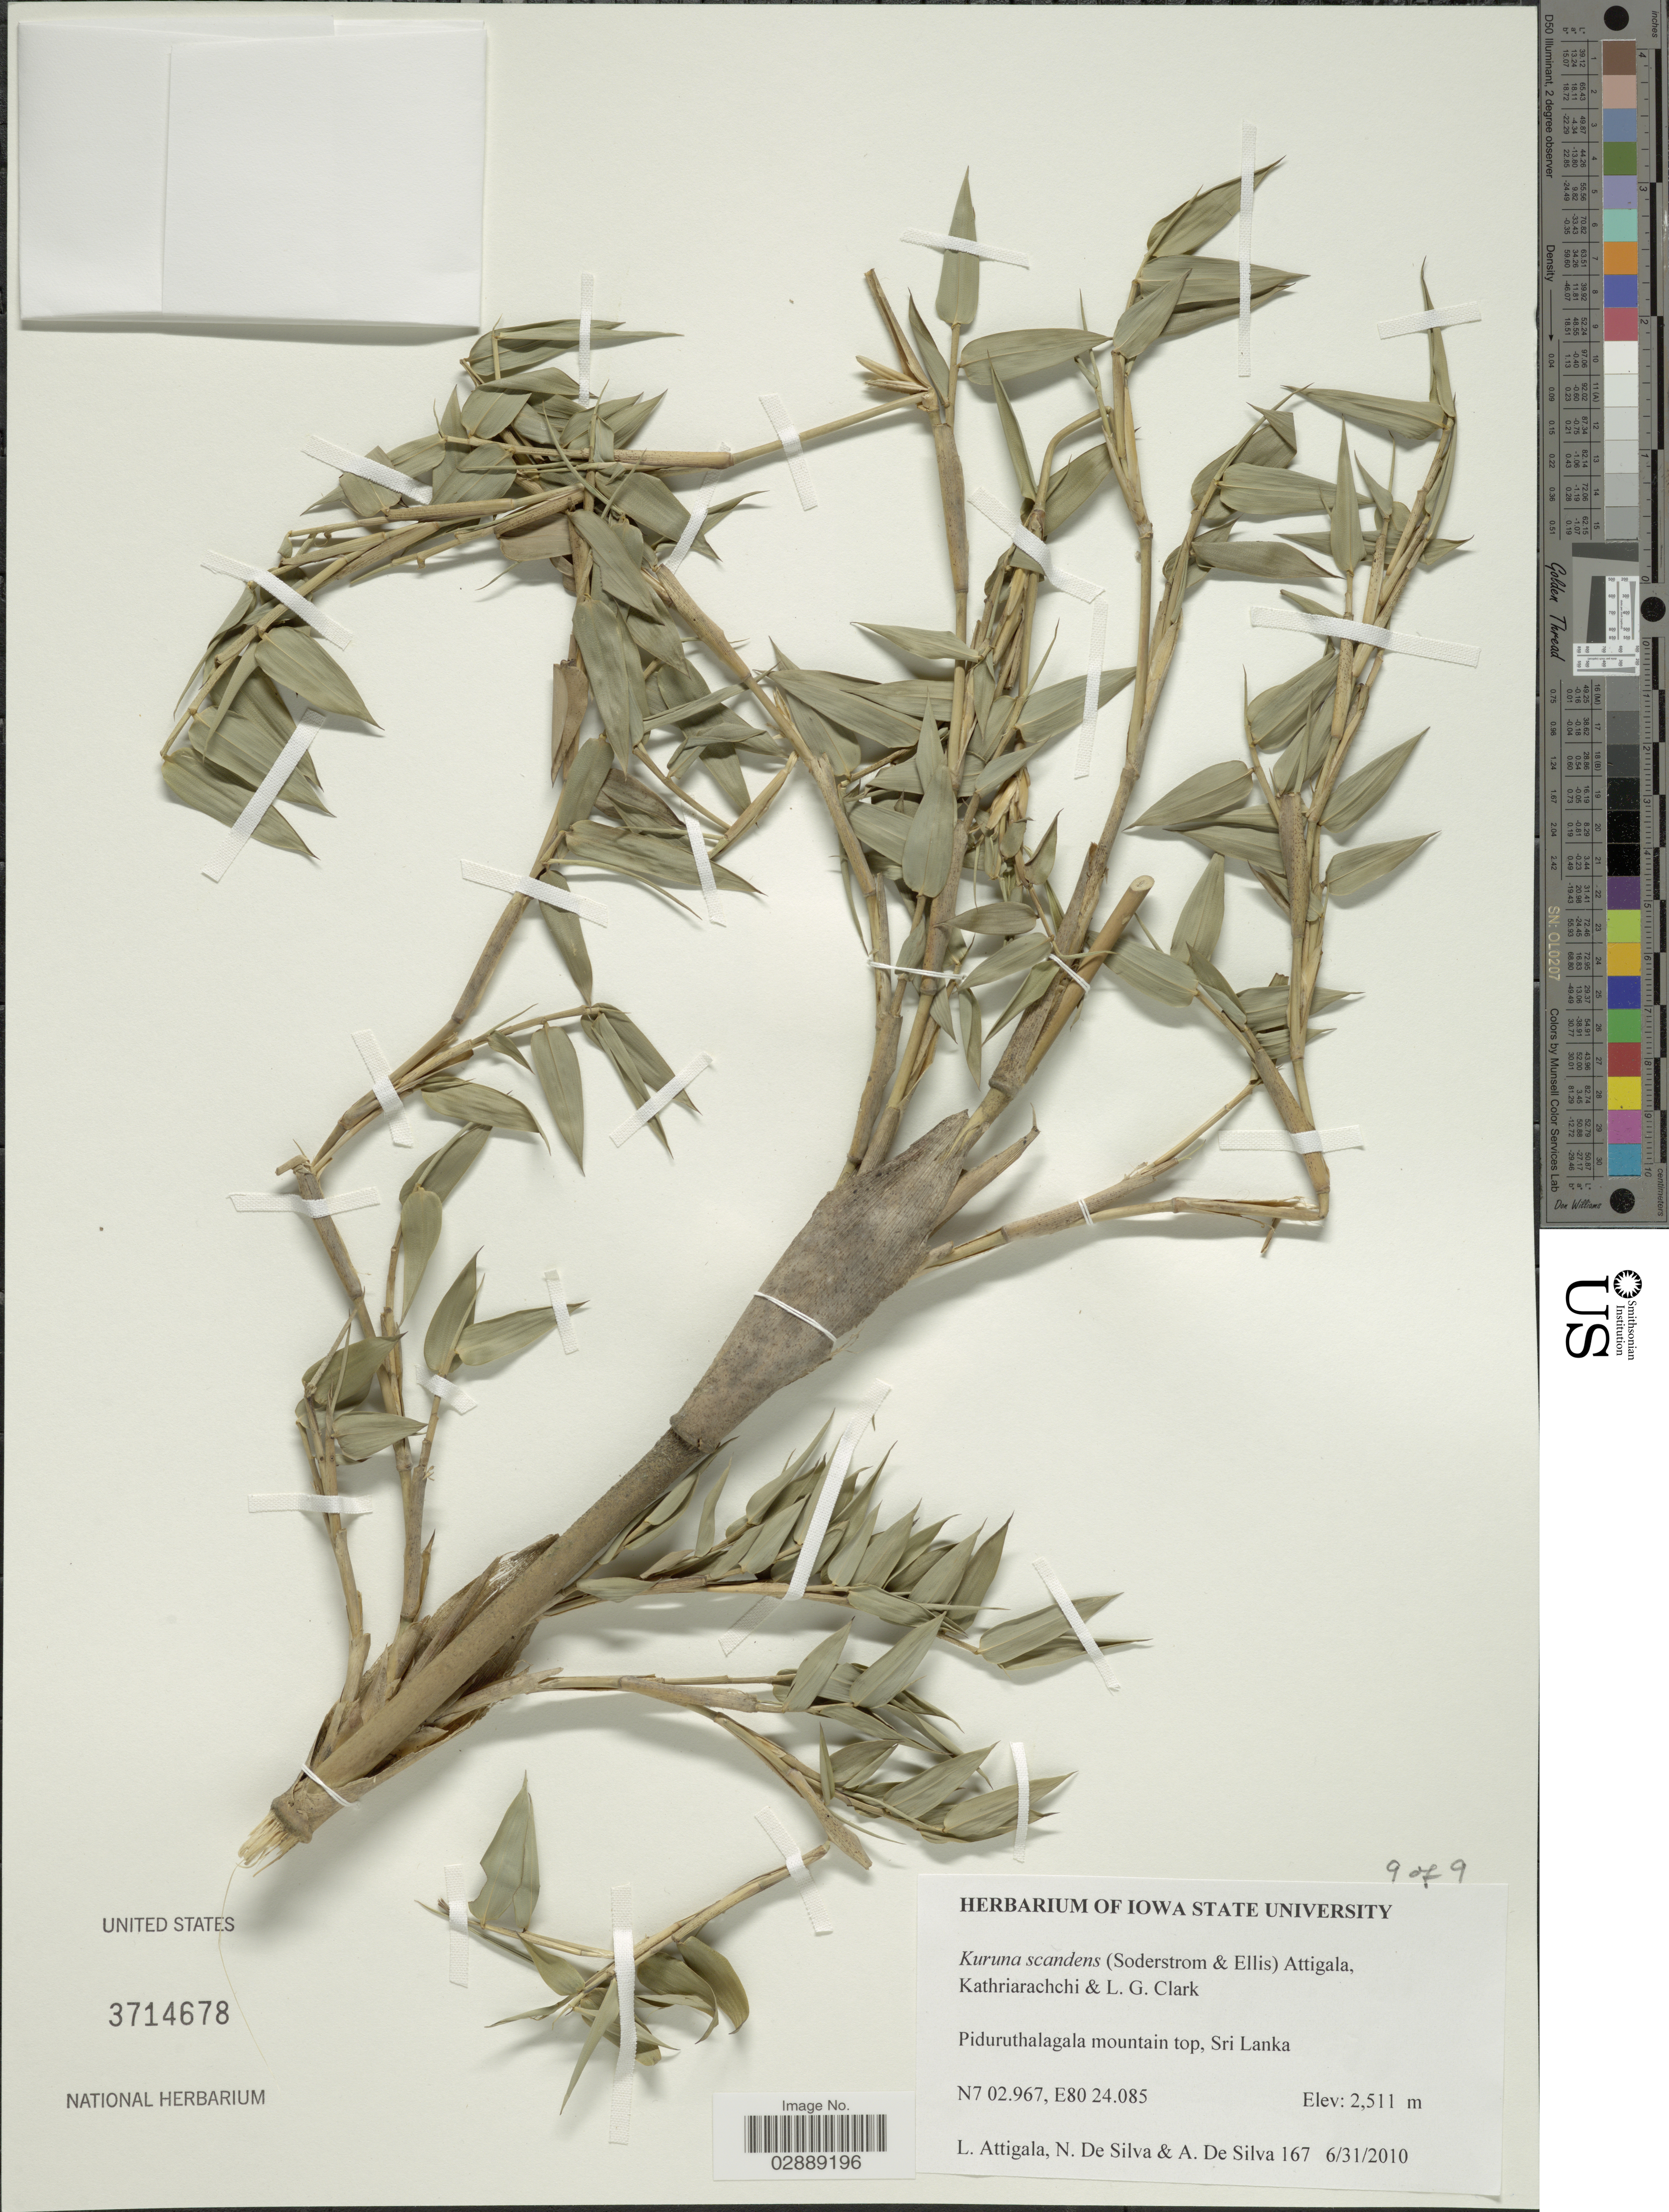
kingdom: Plantae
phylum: Tracheophyta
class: Liliopsida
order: Poales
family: Poaceae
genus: Kuruna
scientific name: Kuruna scandens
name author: (Soderstr. & R.P. Ellis) Attigala et al.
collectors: L. Attigala, A. De Silva & N. De Silva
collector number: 167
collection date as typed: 6/31/2010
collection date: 2010-06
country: Sri Lanka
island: Sri Lanka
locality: Piduruthalagala mountain top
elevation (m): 2511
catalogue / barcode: US 3714678